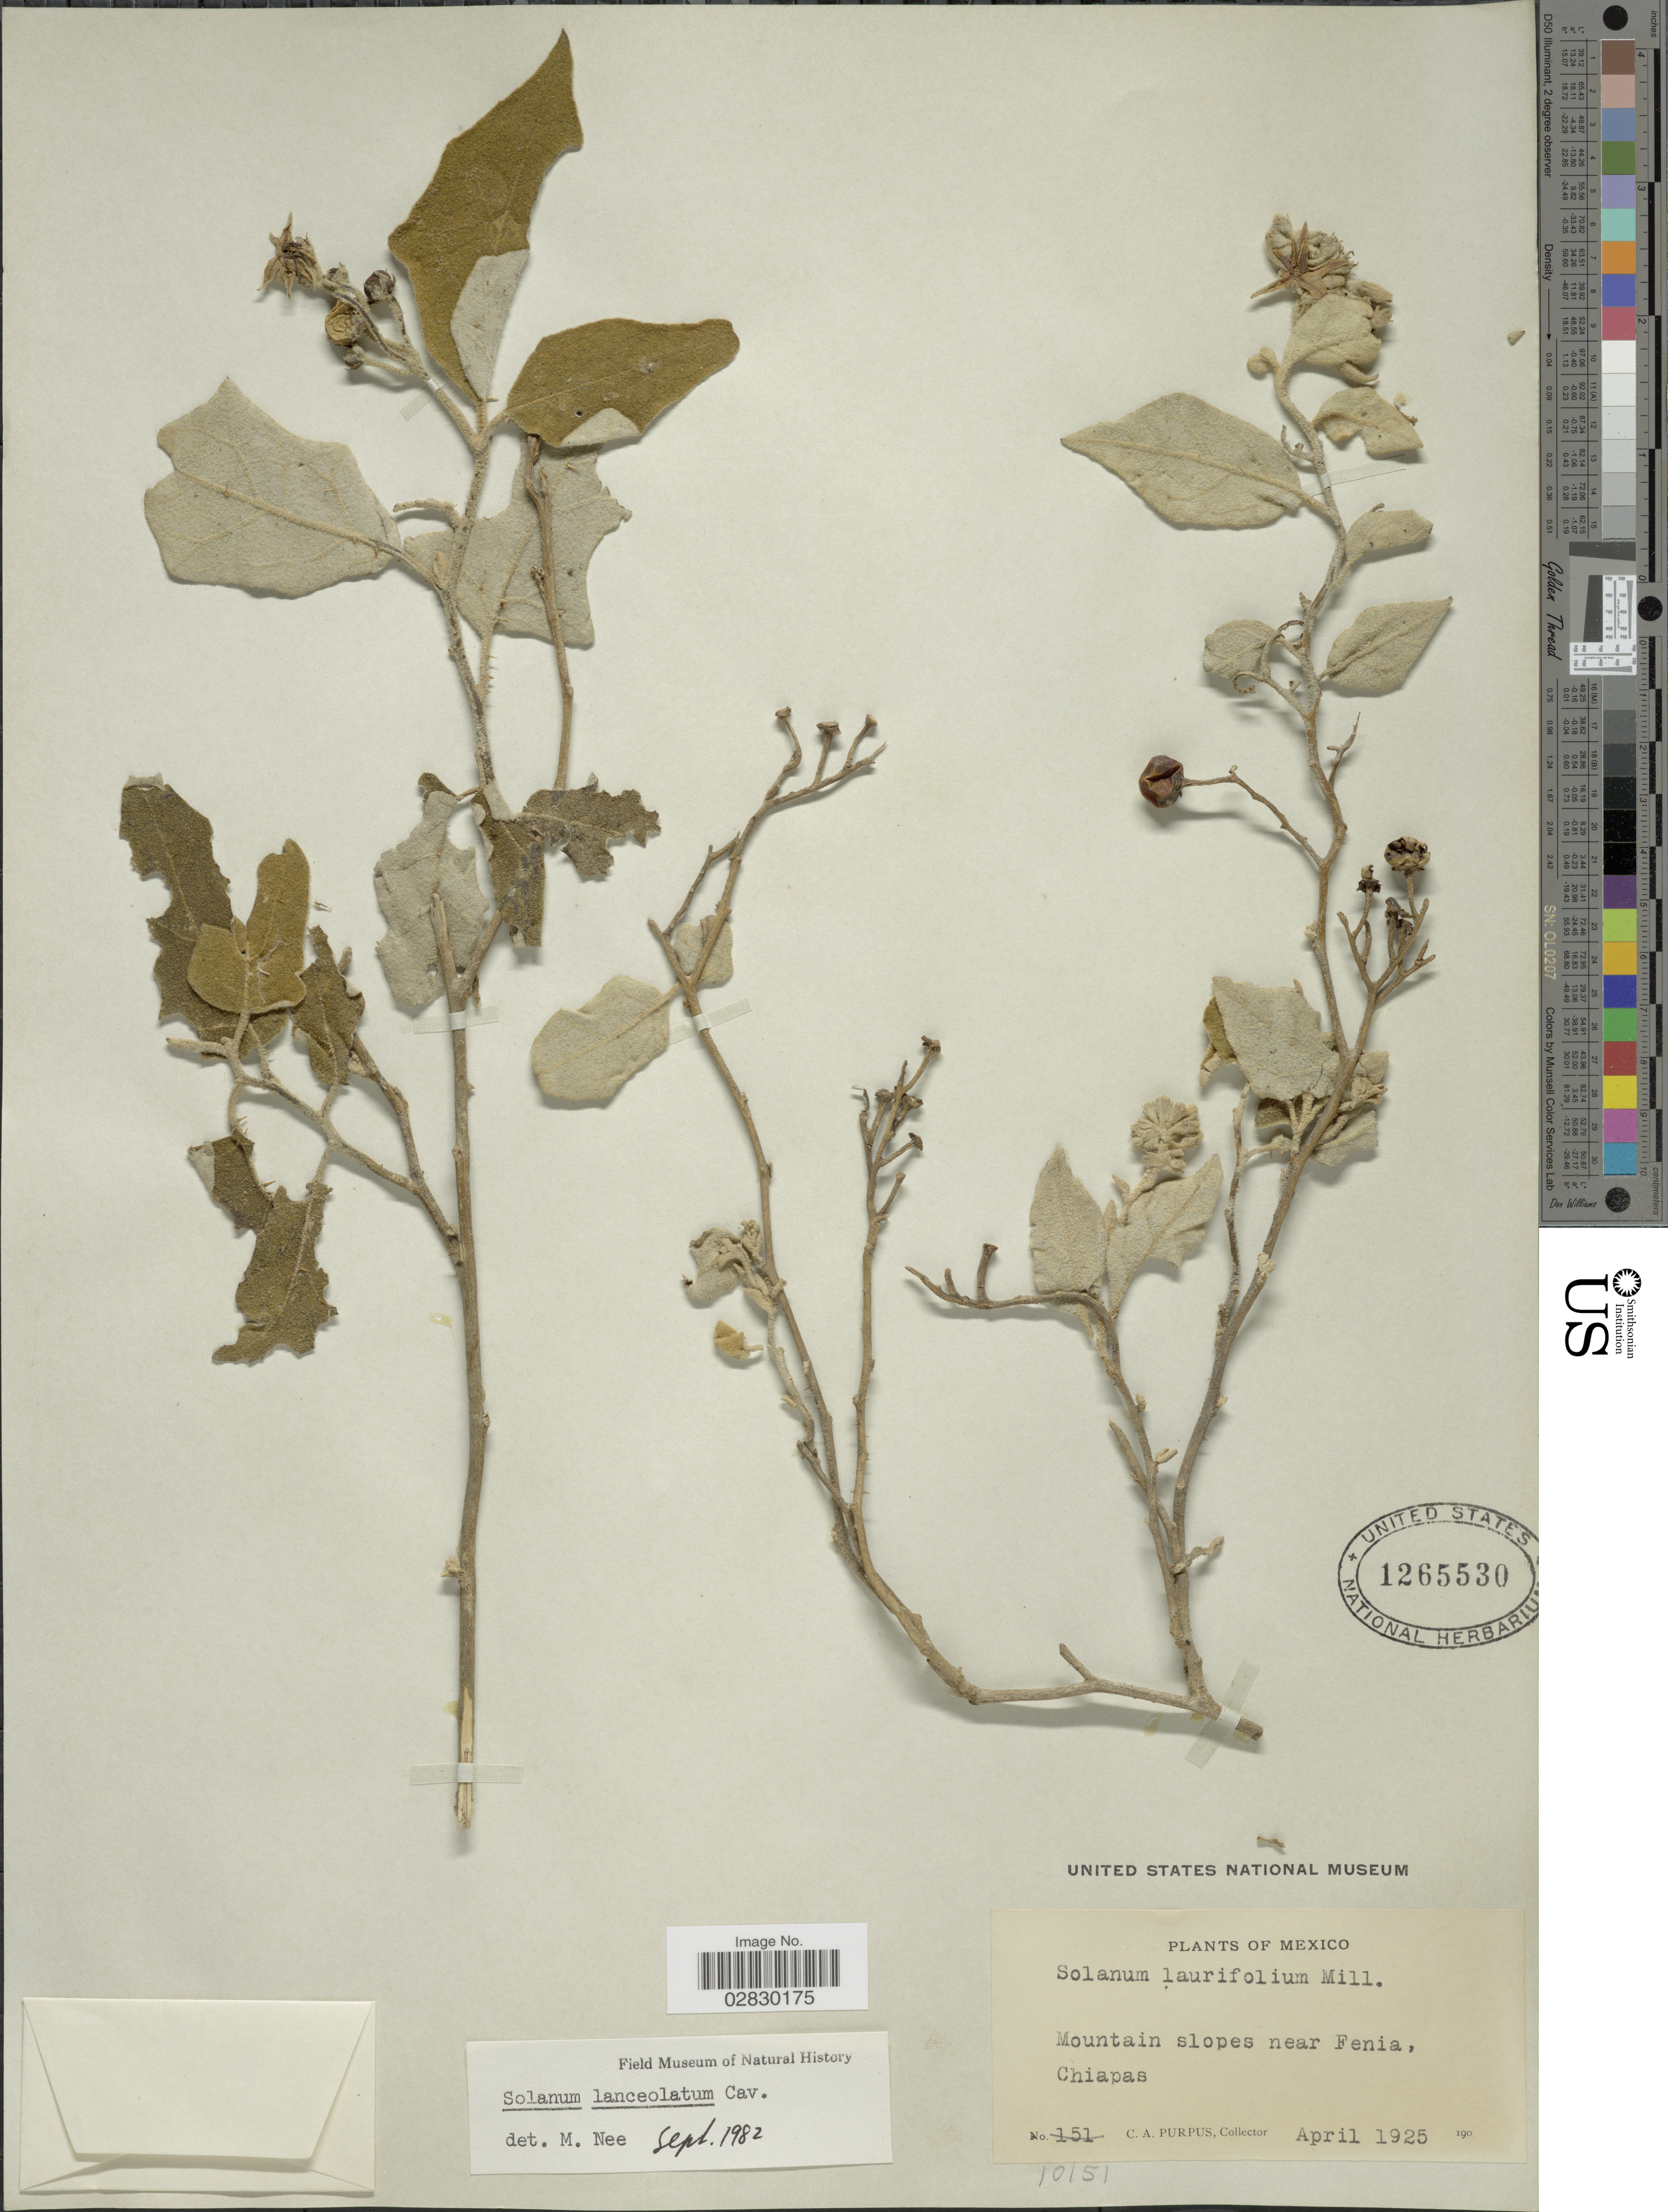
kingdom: Plantae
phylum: Tracheophyta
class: Magnoliopsida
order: Solanales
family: Solanaceae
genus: Solanum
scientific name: Solanum lanceolatum Berthault, nom. illeg.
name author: Berthault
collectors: C. A. Purpus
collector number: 10151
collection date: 1925-04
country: Mexico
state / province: Chiapas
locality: Mountain slopes near Fenia.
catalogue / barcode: US 1265530